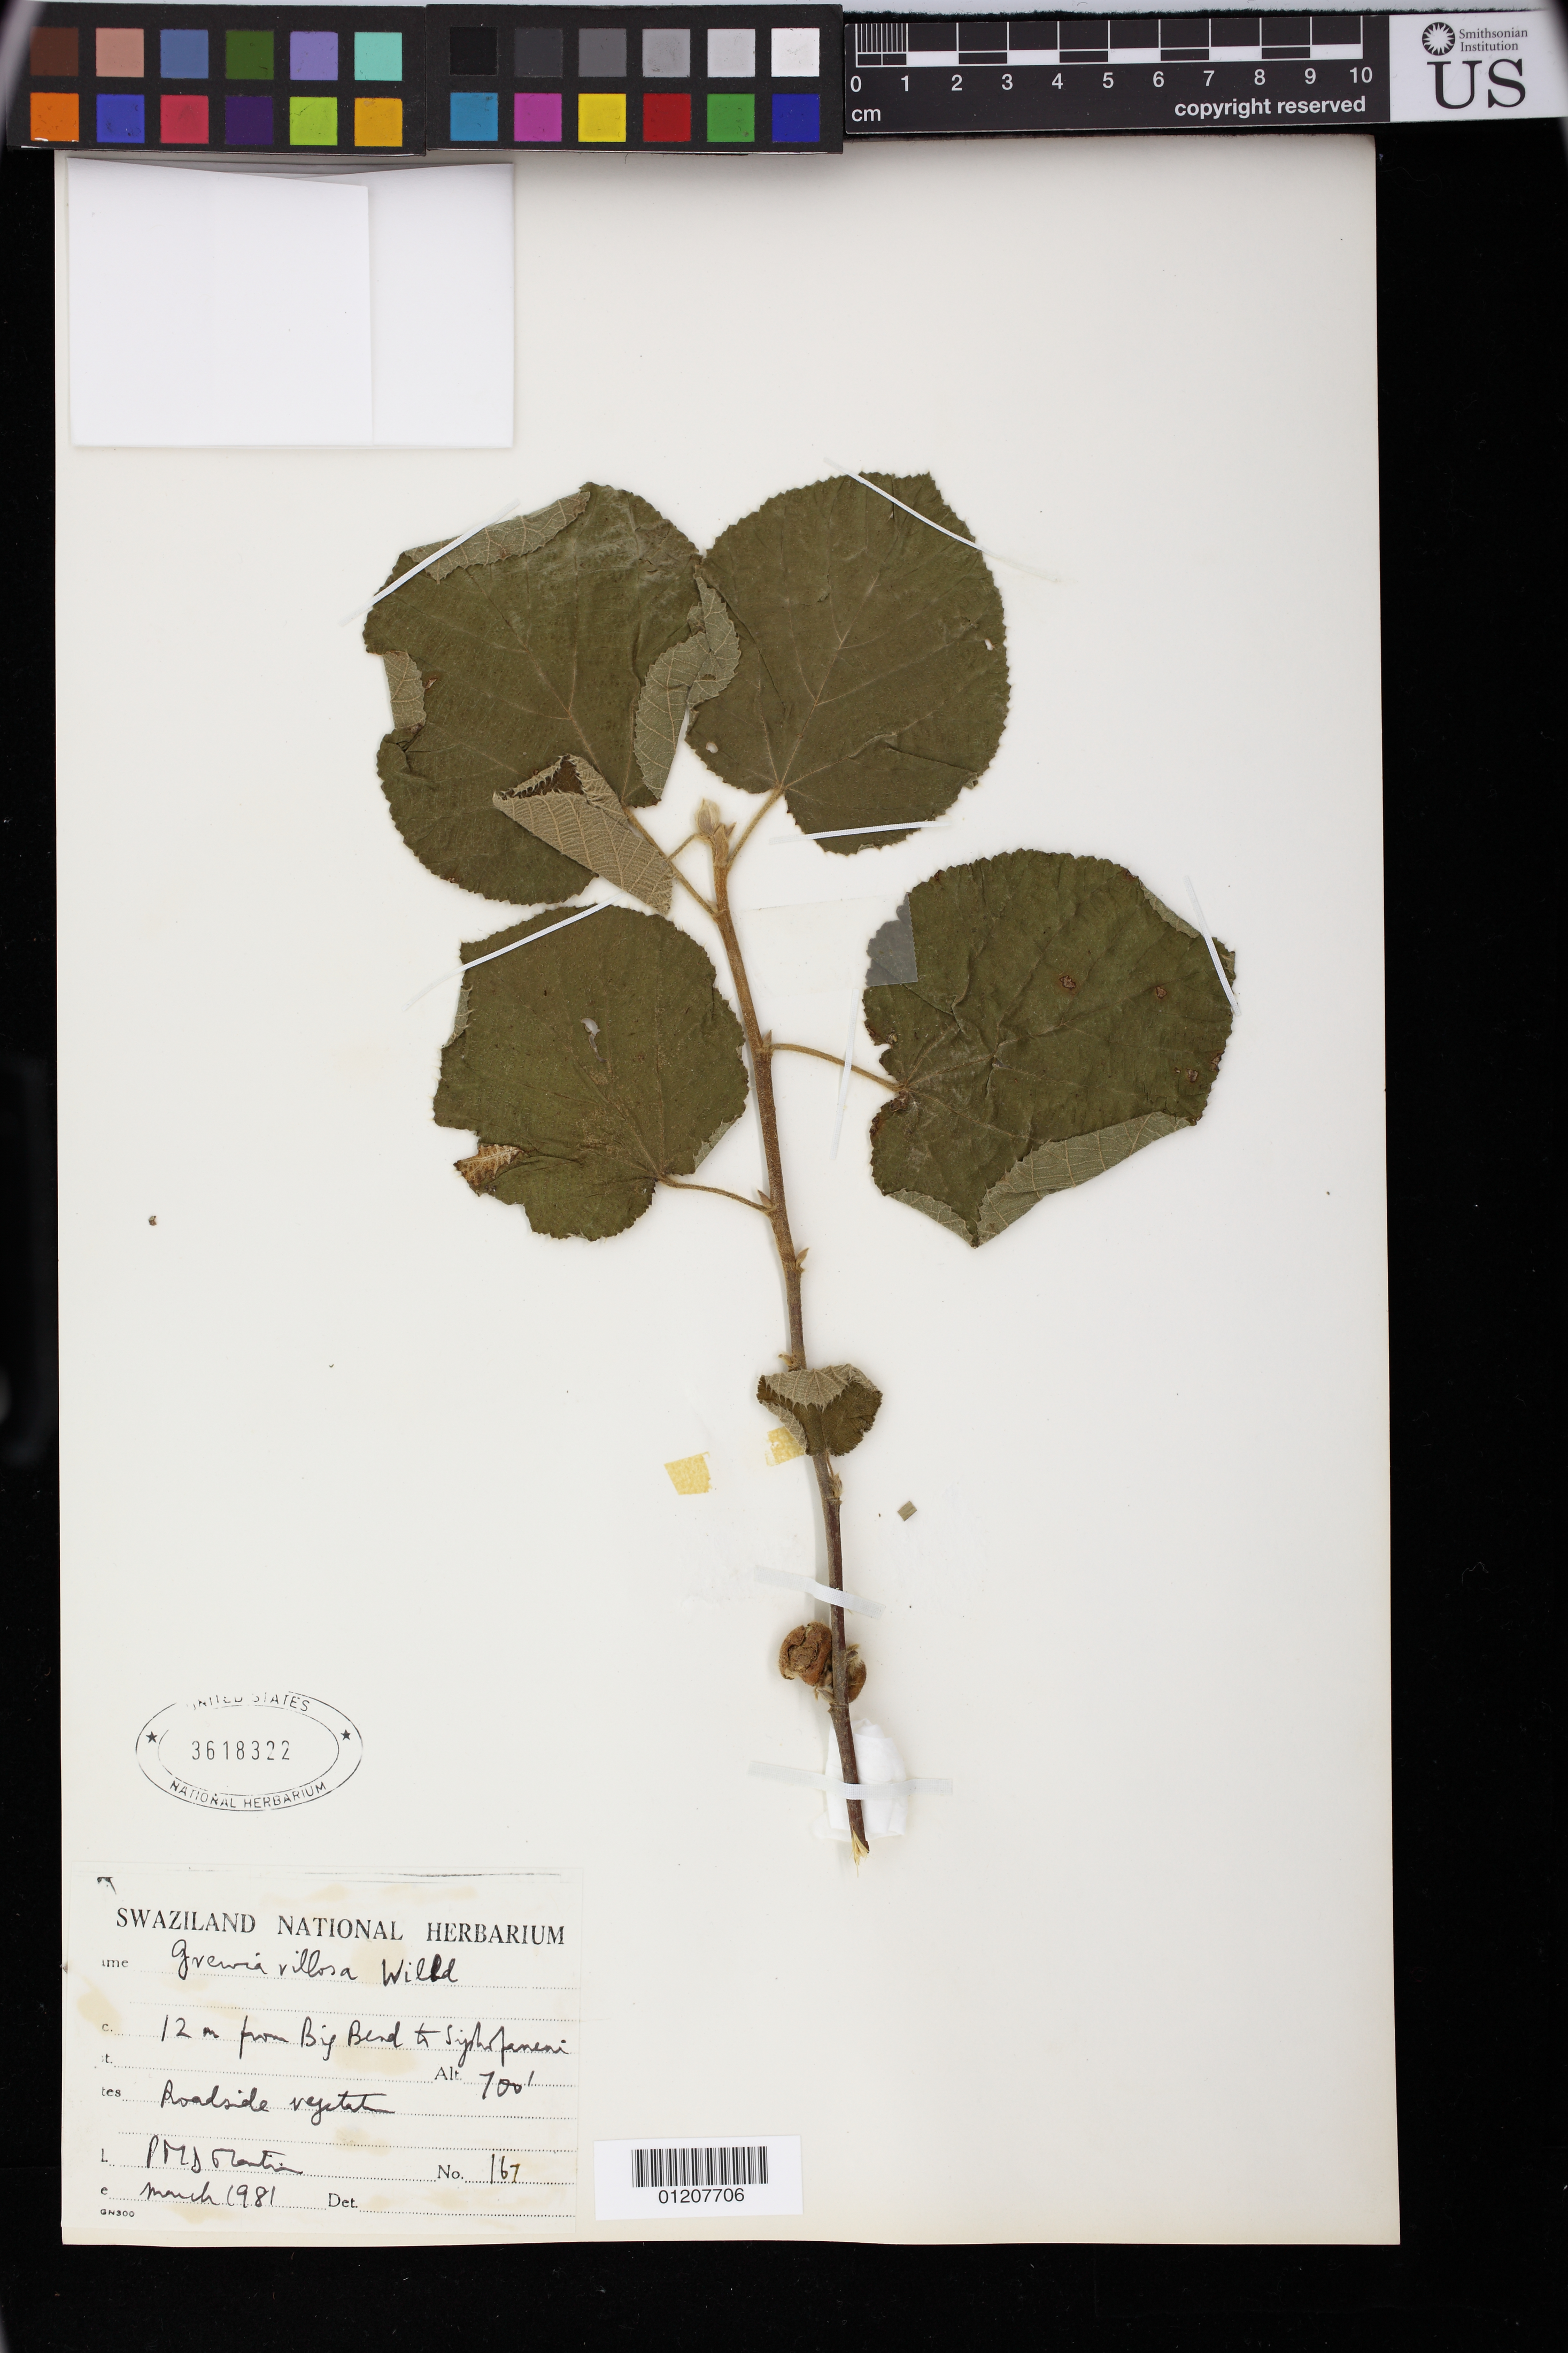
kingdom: Plantae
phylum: Tracheophyta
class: Magnoliopsida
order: Malvales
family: Malvaceae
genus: Grewia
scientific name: Grewia villosa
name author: Willd.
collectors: P. M. D. Martin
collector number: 167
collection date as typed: Mar 1981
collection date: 1981-03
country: Eswatini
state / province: Lubombo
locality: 12 m from Big Bend to Siphofaneni. Roadside vegetation.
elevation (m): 213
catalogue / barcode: US 3618322